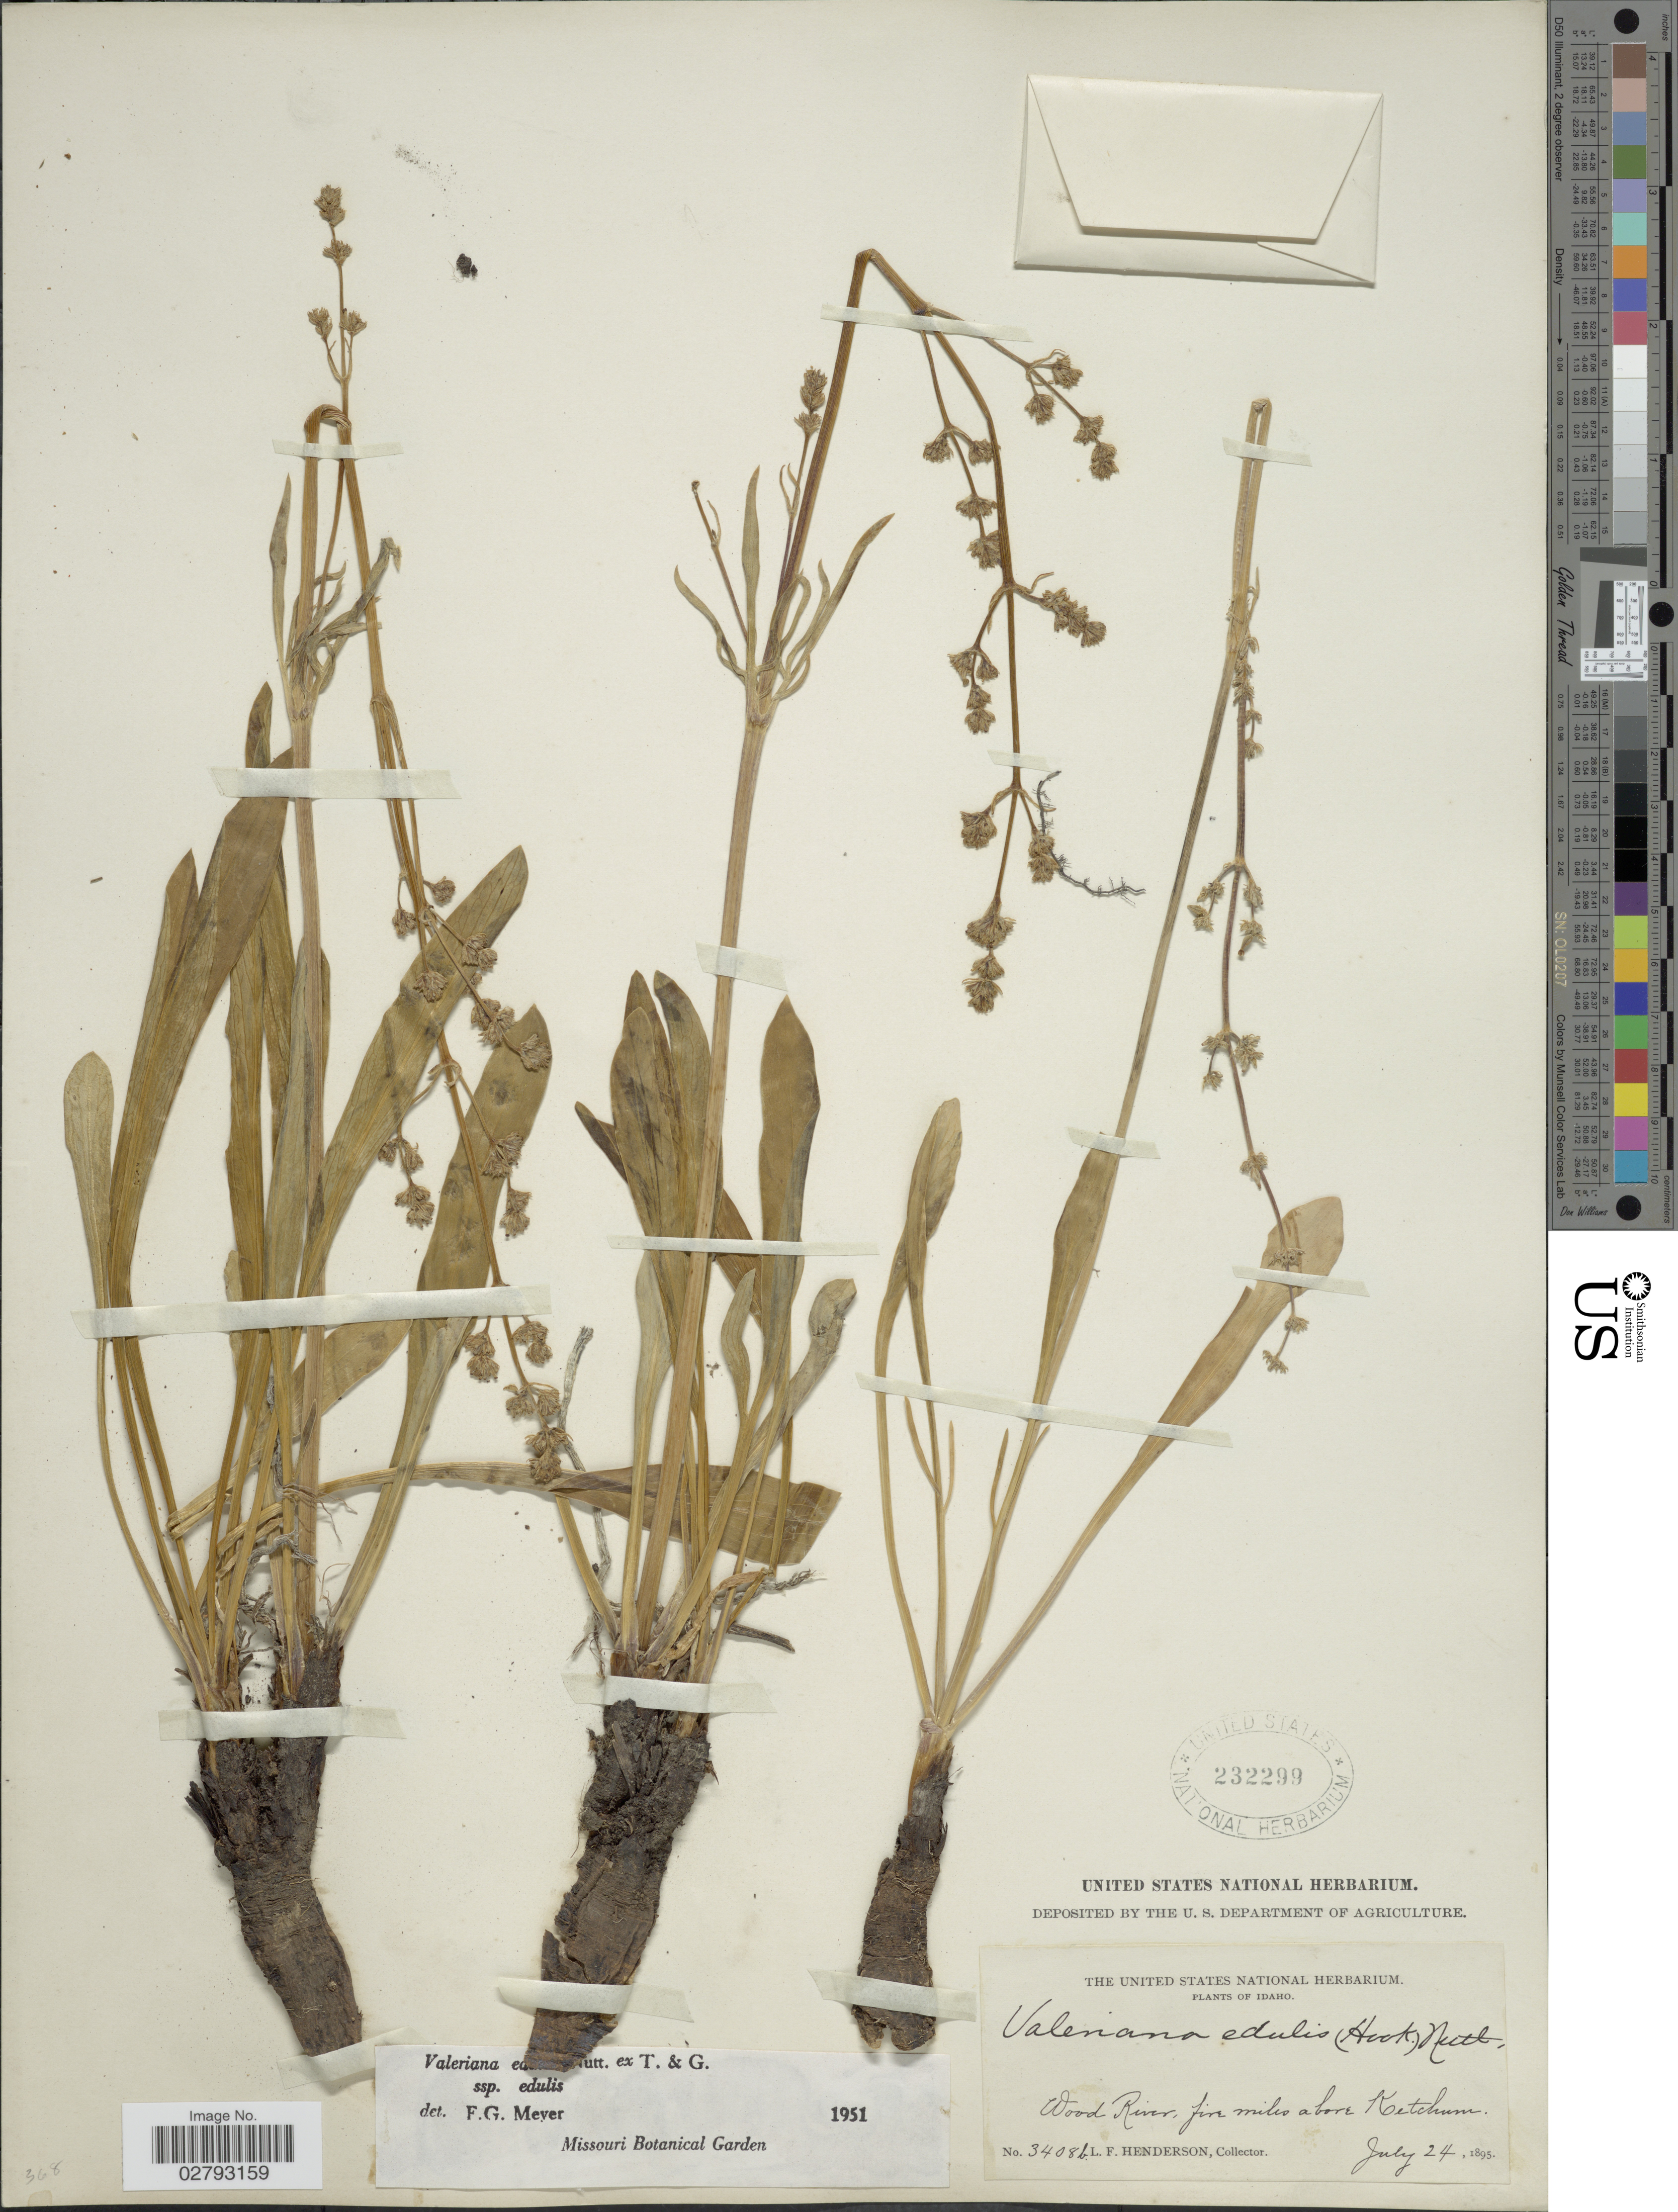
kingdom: Plantae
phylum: Tracheophyta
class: Magnoliopsida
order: Dipsacales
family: Caprifoliaceae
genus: Valeriana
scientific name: Valeriana edulis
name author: Nutt.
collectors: L. Henderson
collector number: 3408b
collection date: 1895-07-24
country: United States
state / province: Idaho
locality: Wood River, Five miles above Ketchum.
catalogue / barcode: US 232299